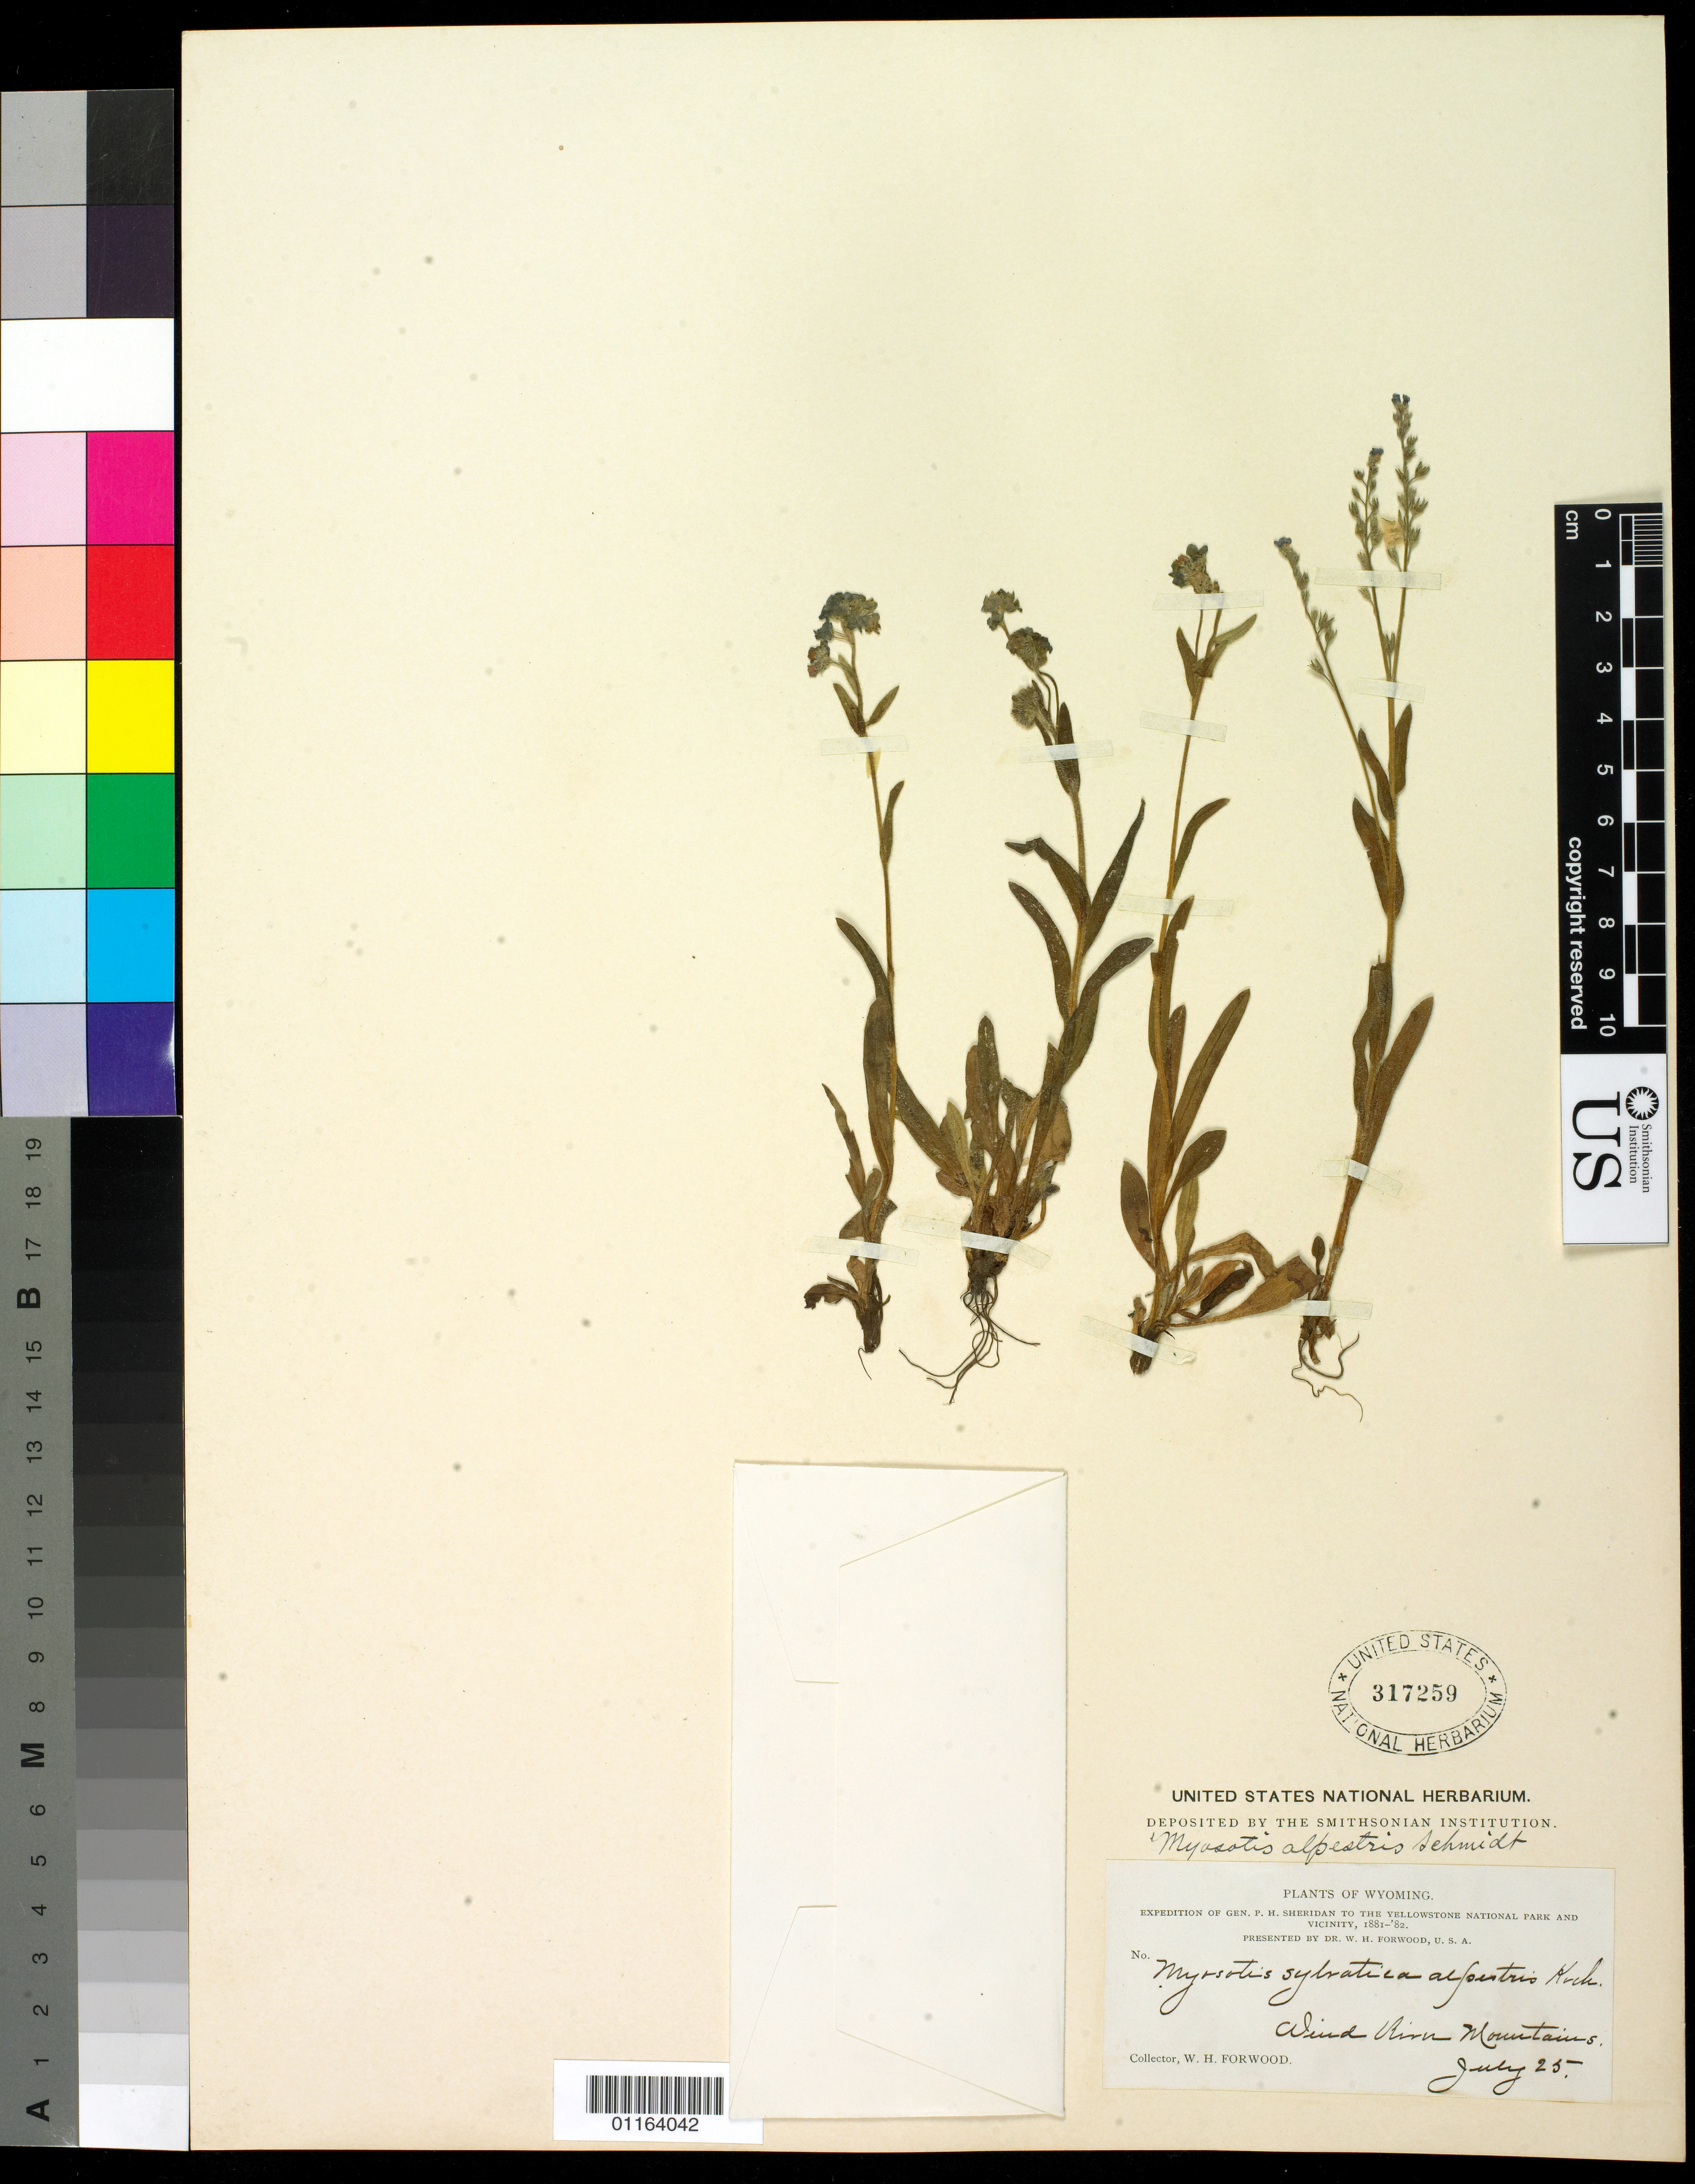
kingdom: Plantae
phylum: Tracheophyta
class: Magnoliopsida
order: Boraginales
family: Boraginaceae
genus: Myosotis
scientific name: Myosotis alpestris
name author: F.W. Schmidt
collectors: W. Forwood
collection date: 1881-07-25 or 1882-07-25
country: United States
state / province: Wyoming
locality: Wind River Mountains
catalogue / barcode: US 317259